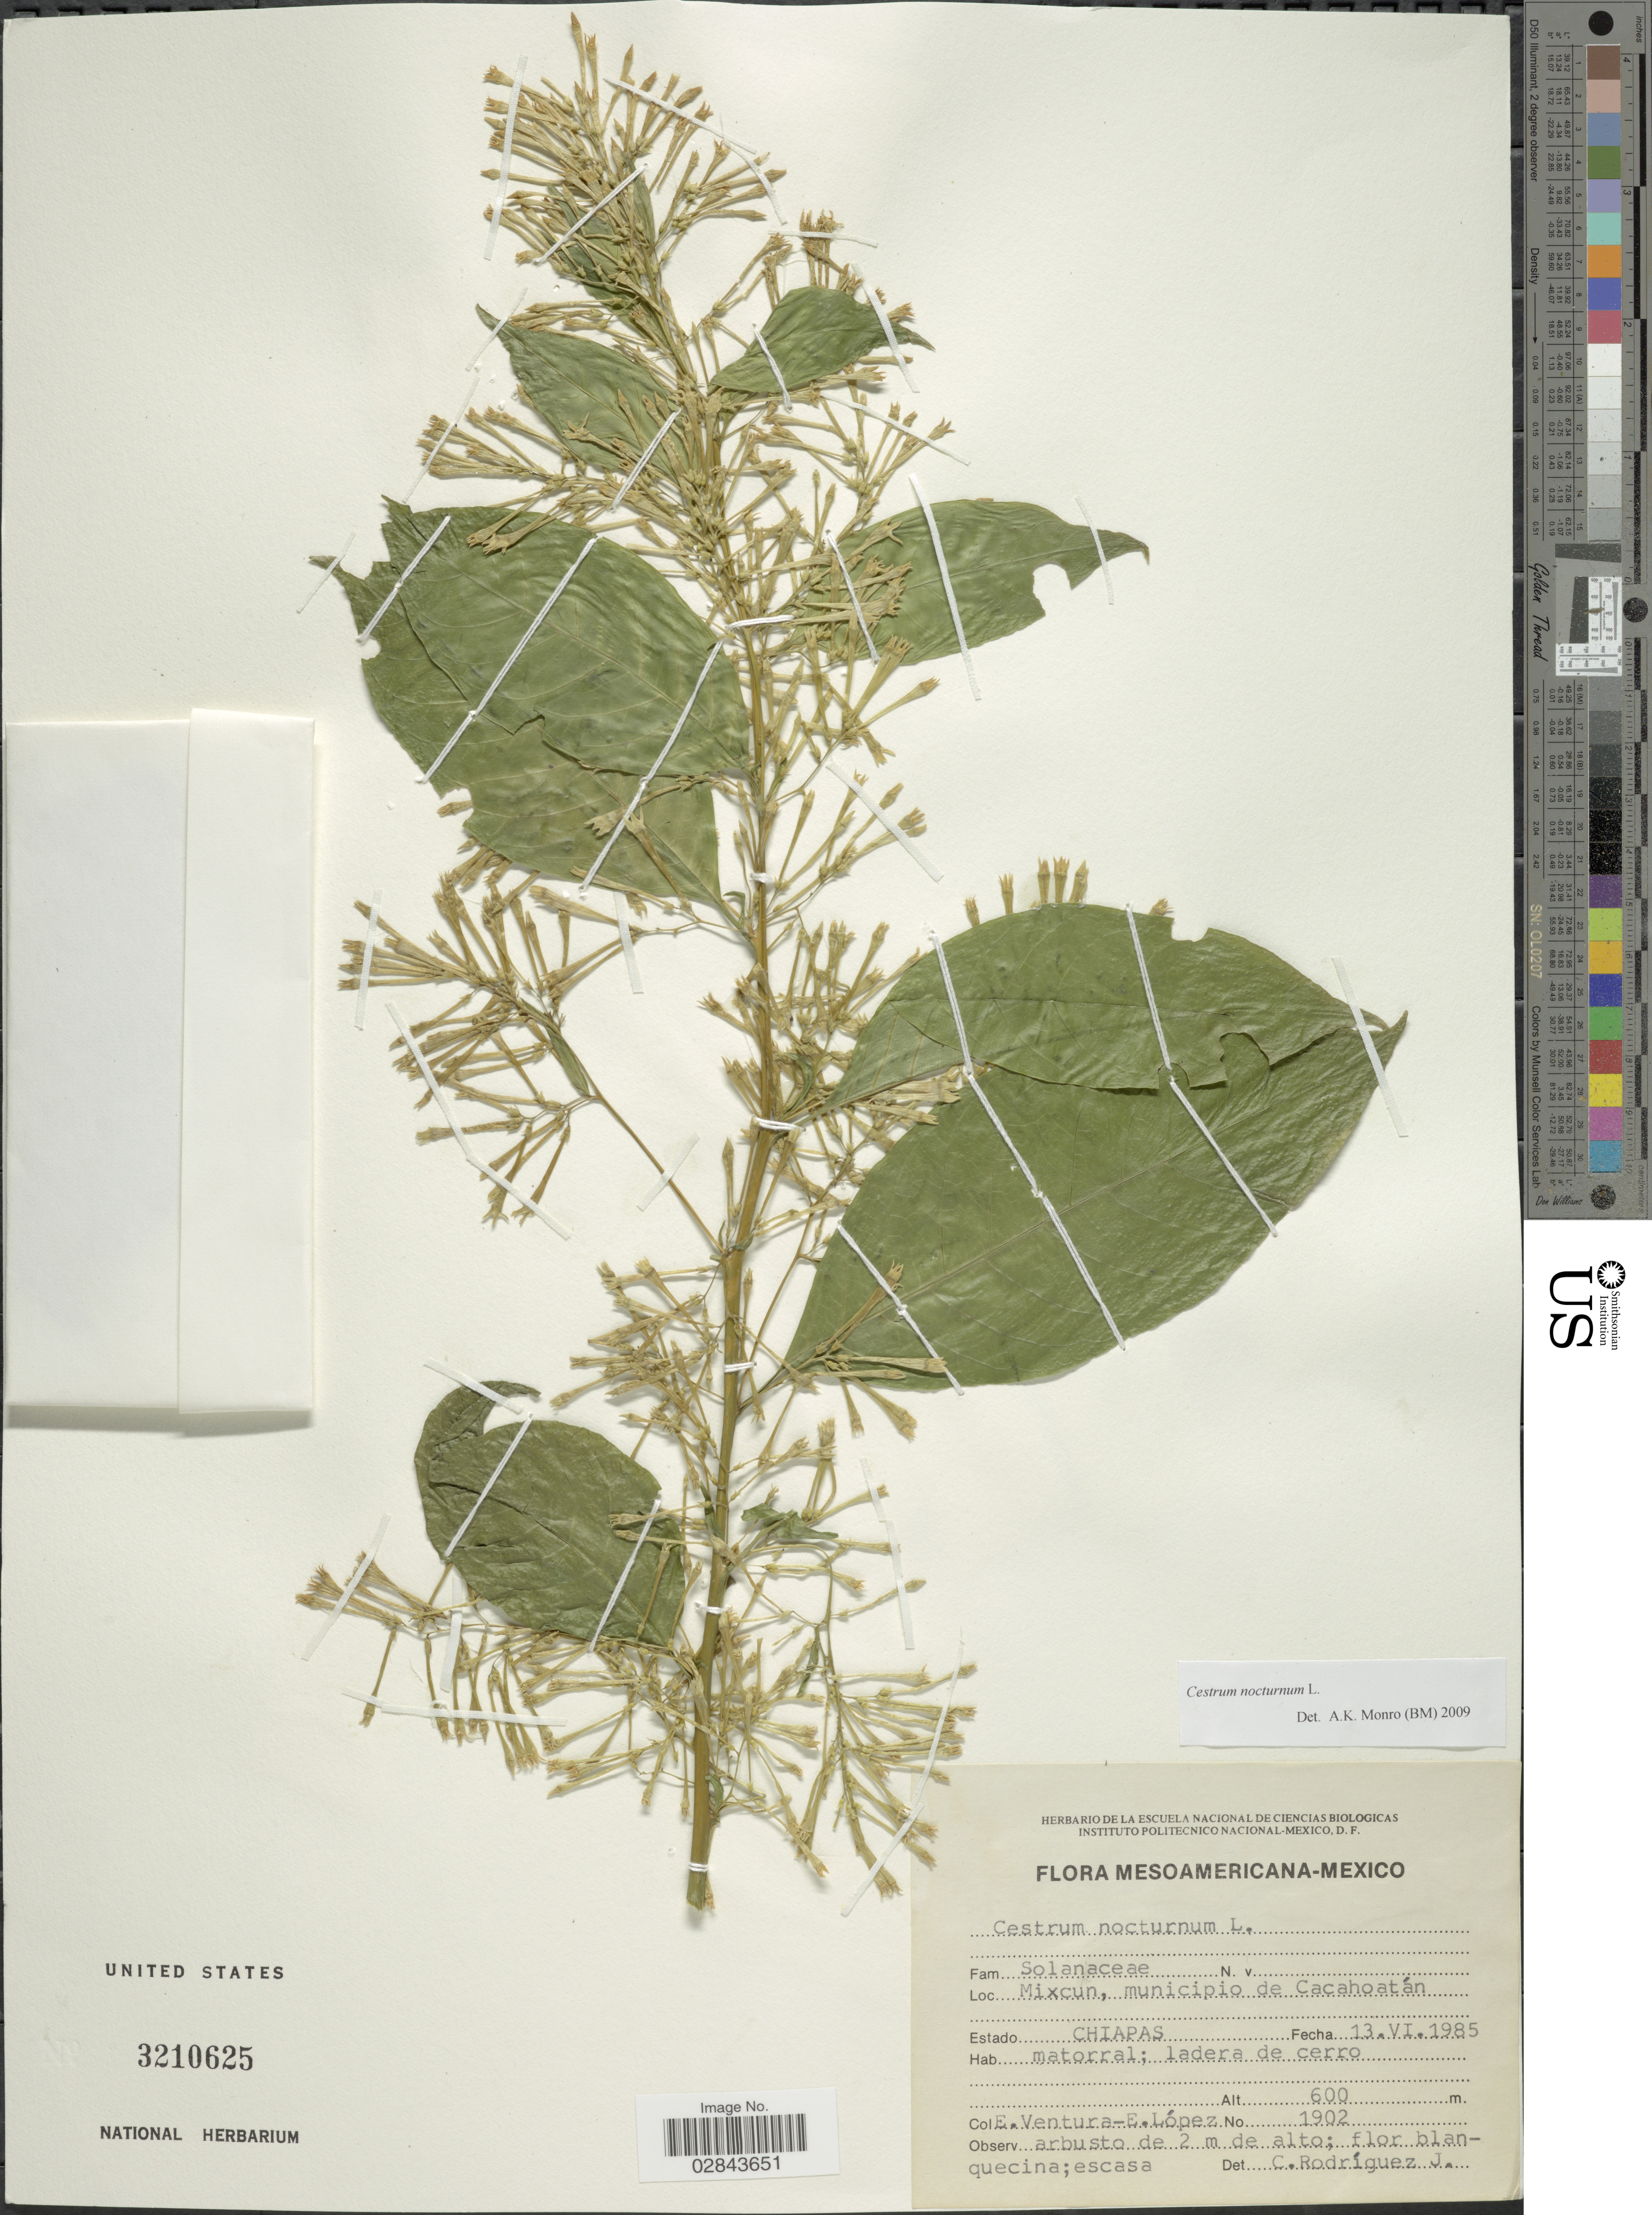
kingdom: Plantae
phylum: Tracheophyta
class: Magnoliopsida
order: Solanales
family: Solanaceae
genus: Cestrum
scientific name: Cestrum nocturnum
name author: L.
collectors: E. Ventura & E. López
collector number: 1902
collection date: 1985-06-13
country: Mexico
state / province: Chiapas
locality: Mixcun, municipio de Cacahoatán.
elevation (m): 600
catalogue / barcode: US 3210625